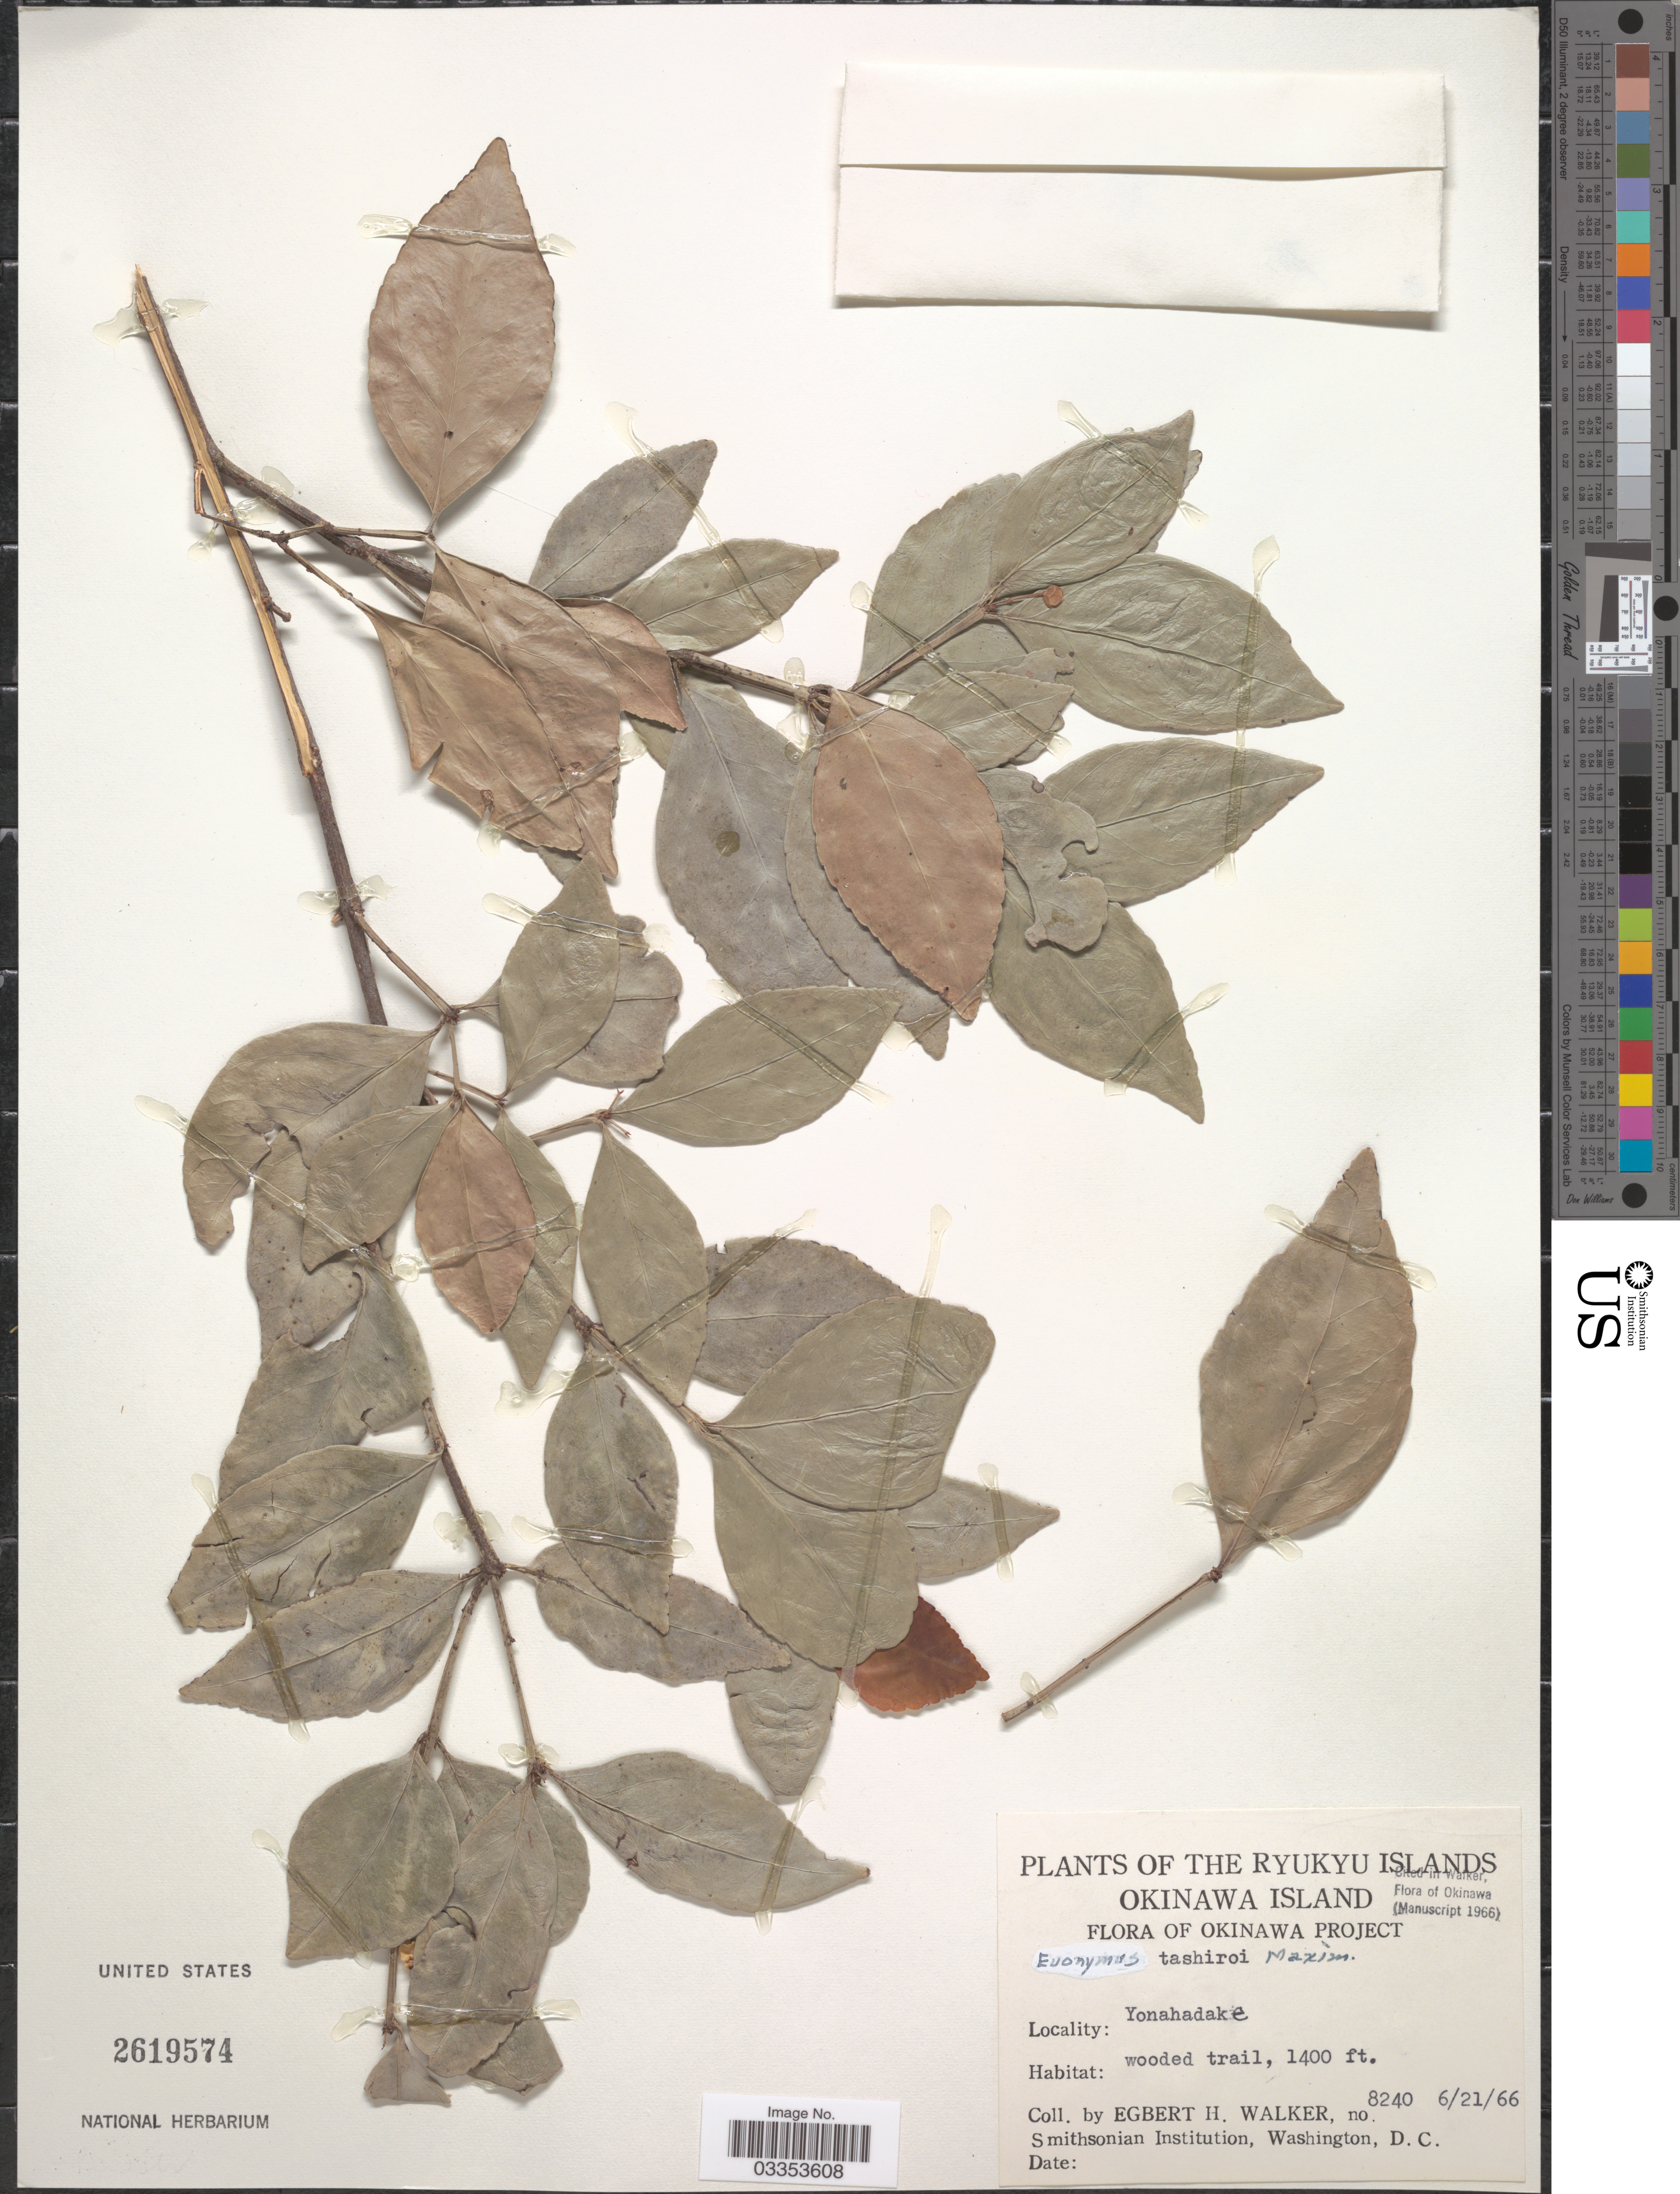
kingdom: Plantae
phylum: Tracheophyta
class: Magnoliopsida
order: Celastrales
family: Celastraceae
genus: Euonymus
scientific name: Euonymus tashiroi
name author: Maxim.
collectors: E. H. Walker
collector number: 8240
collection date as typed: Transcribed d/m/y: 21/6/66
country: Japan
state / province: Okinawa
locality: The Ryukyu Islands. Okinawa Island. Yonahadake.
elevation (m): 427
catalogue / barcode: US 2619574